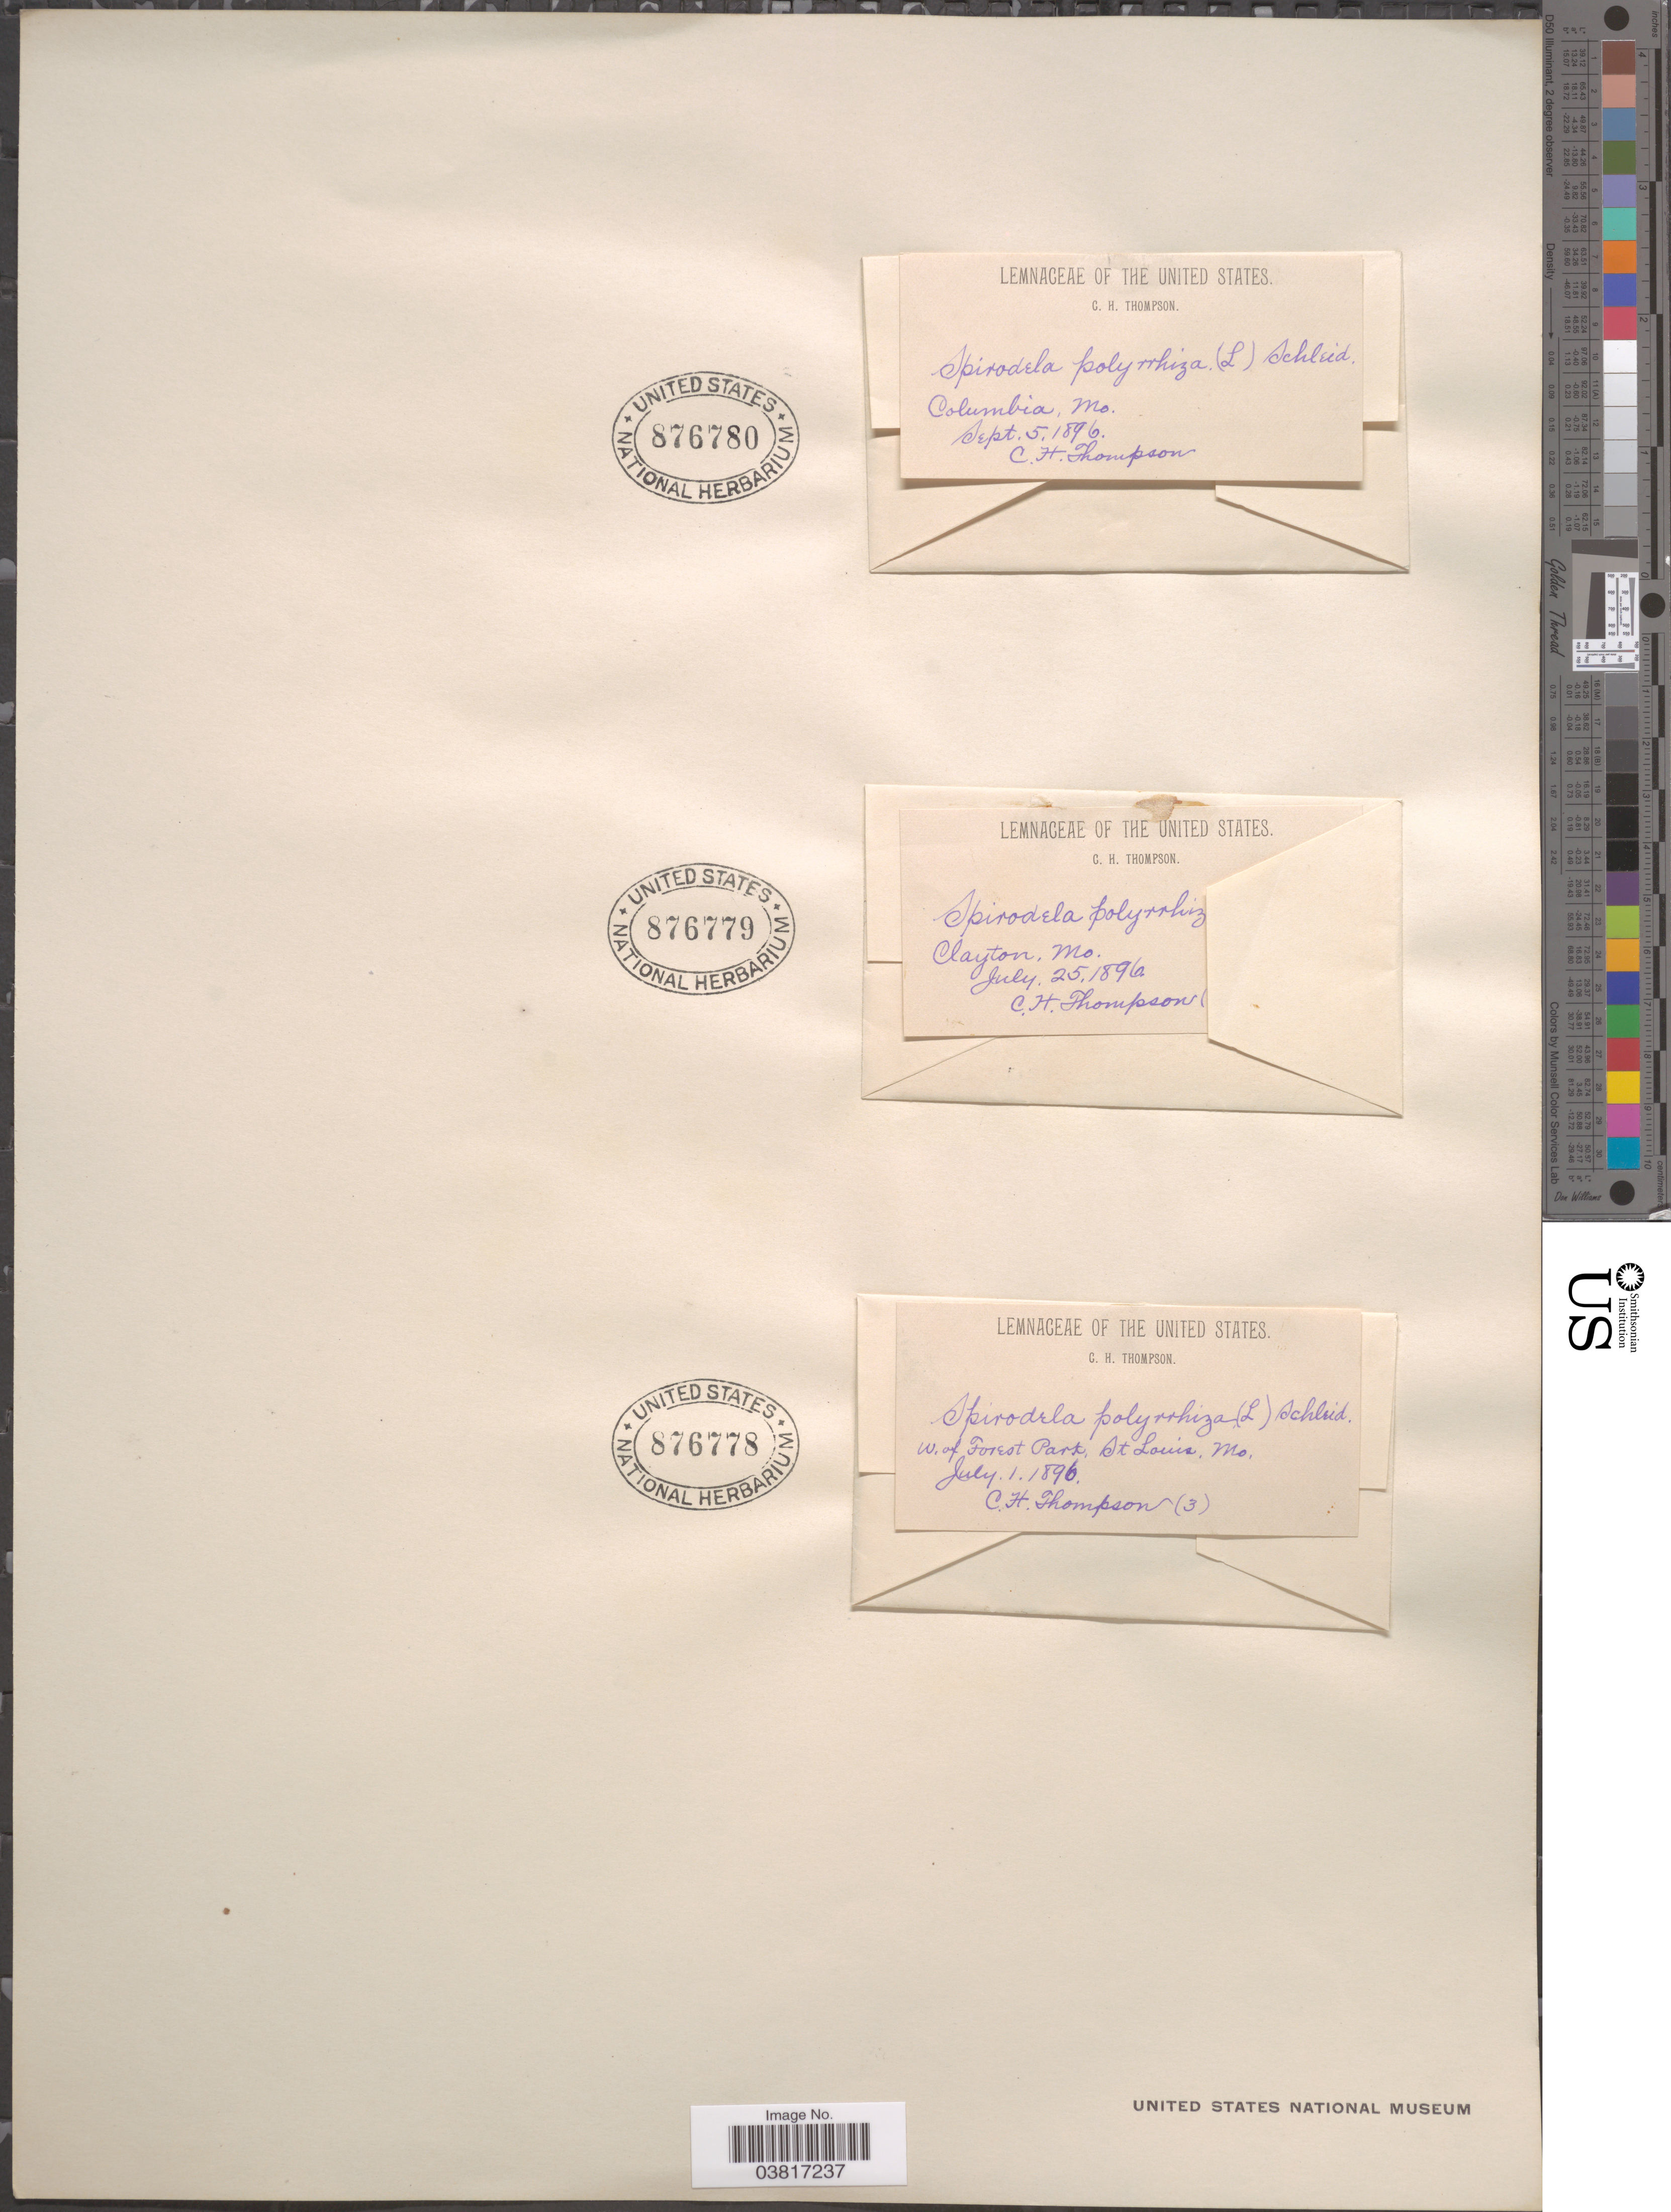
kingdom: Plantae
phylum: Tracheophyta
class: Liliopsida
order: Alismatales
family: Araceae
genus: Spirodela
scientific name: Spirodela polyrrhiza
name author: (L.) Schleid.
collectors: C. H. Thompson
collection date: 1896-07-25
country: United States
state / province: Missouri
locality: Clayton.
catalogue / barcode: US 876779-2